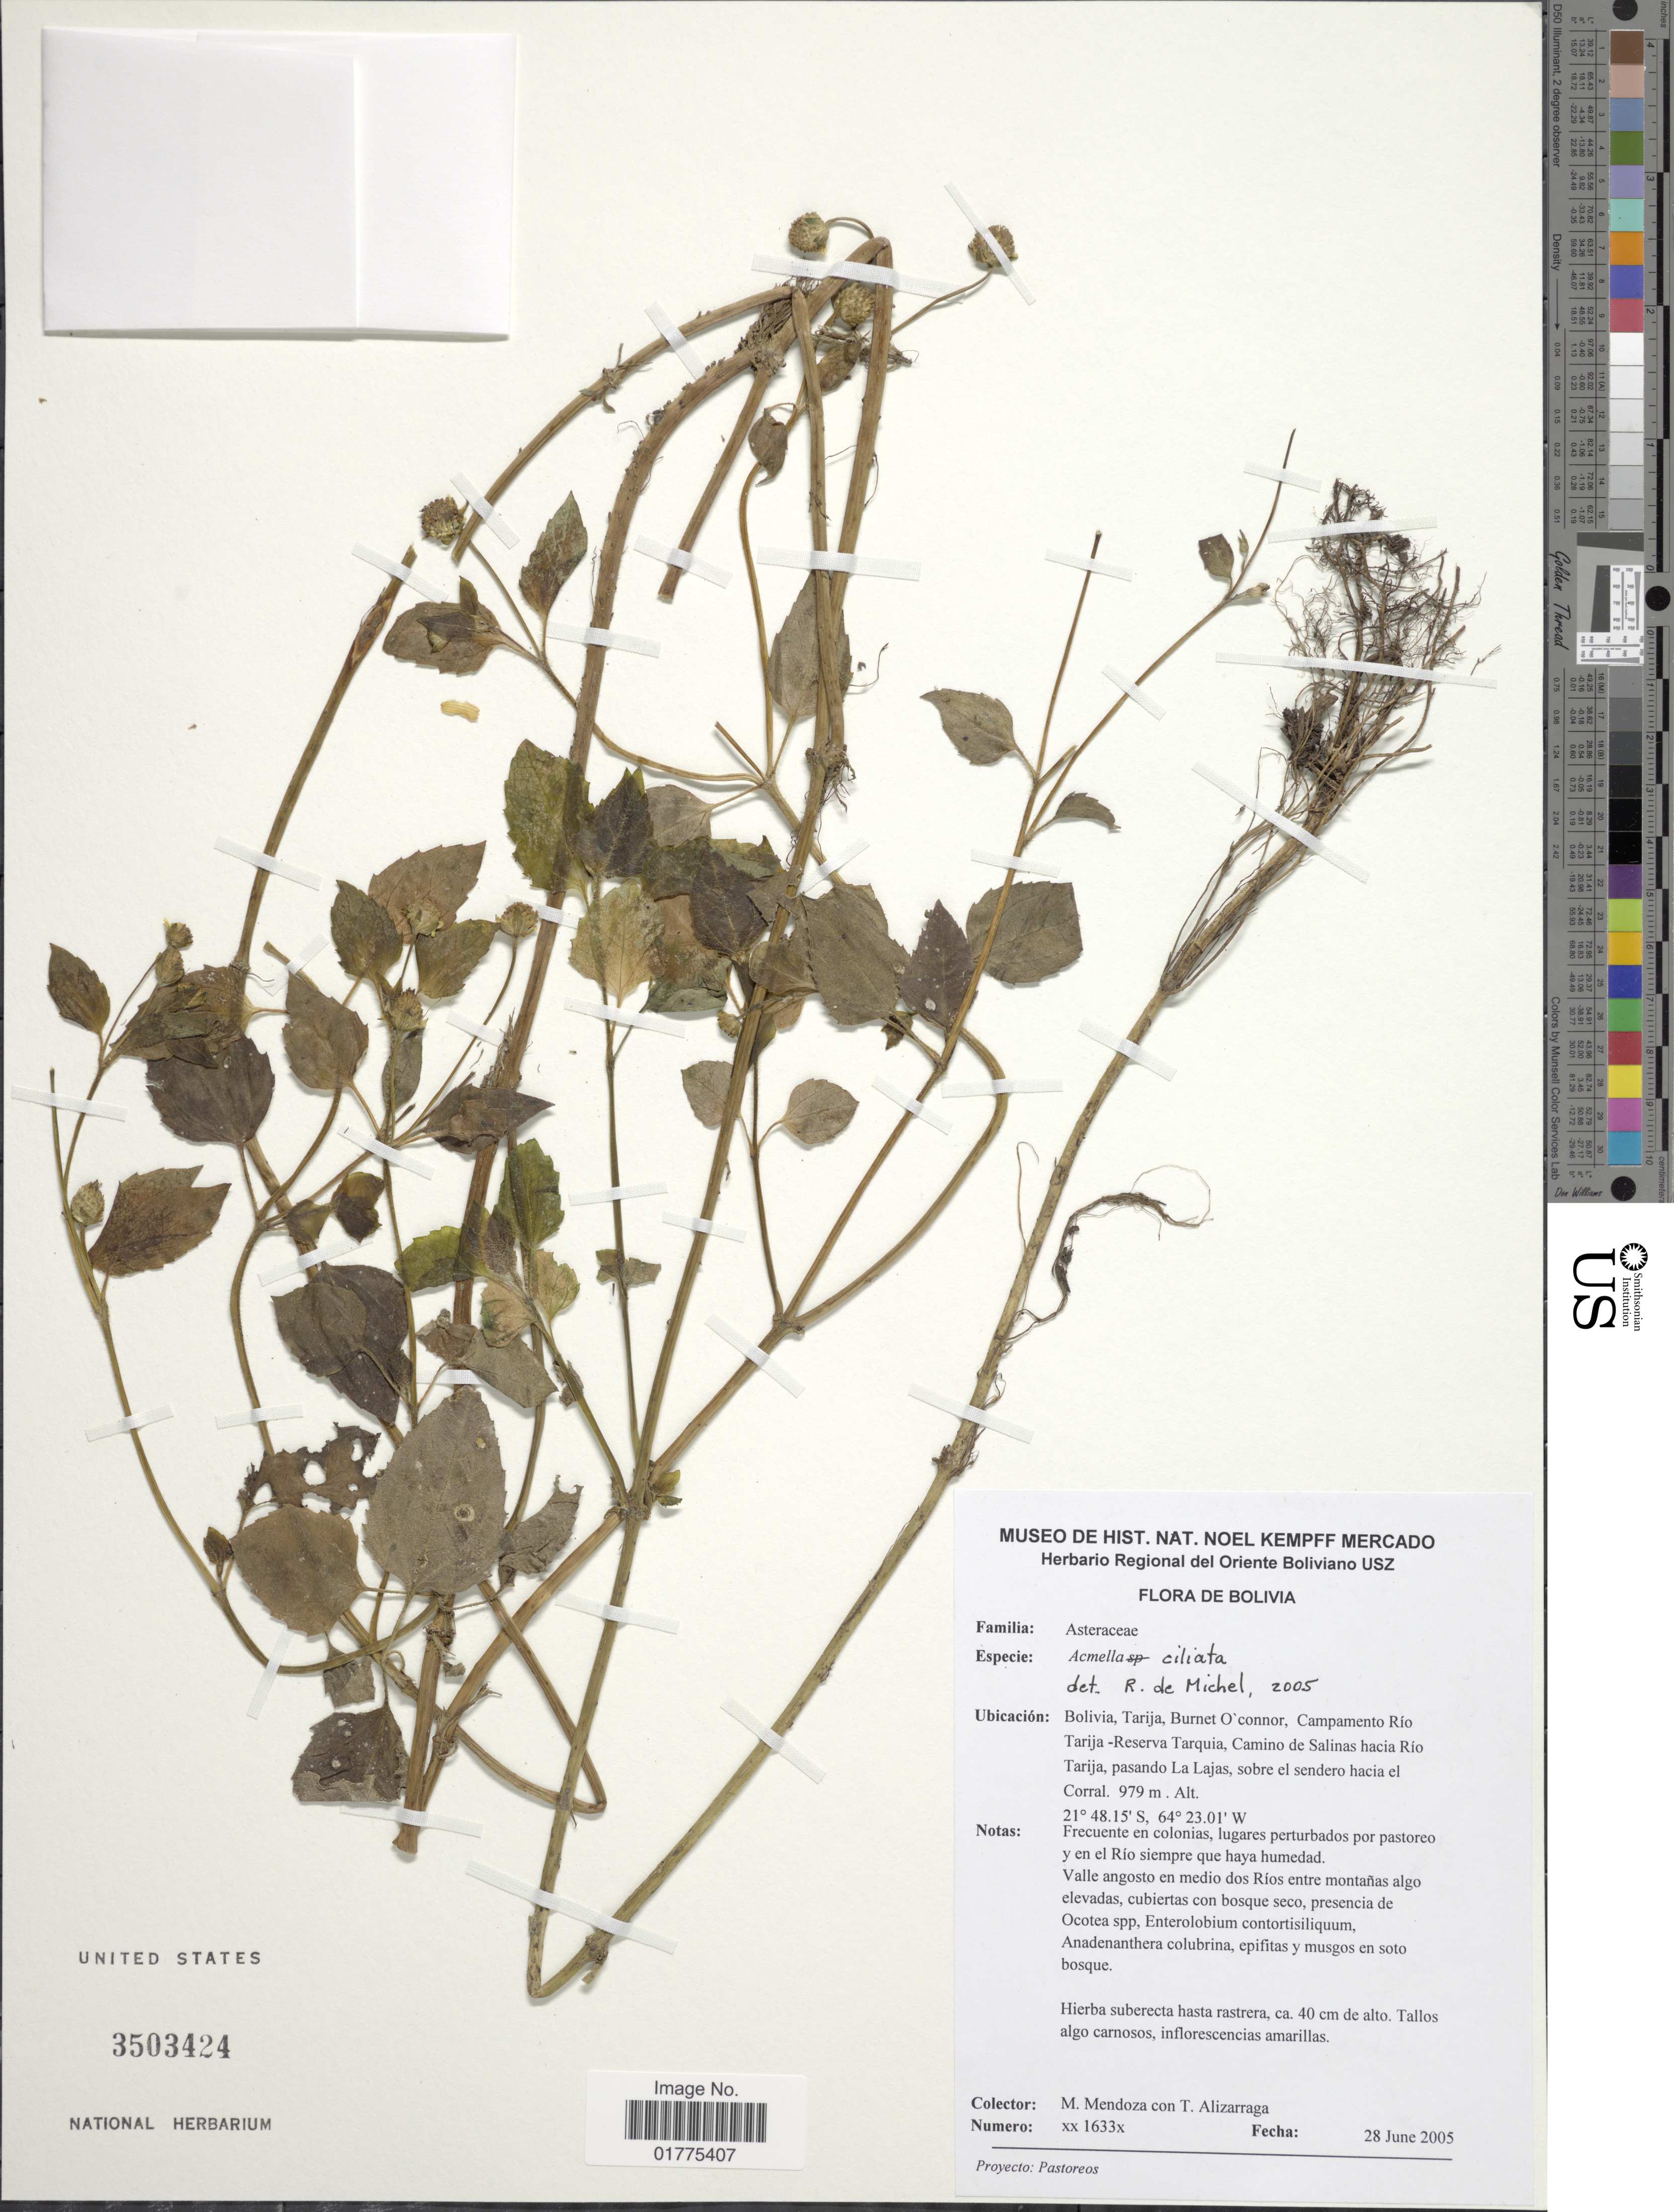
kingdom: Plantae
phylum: Tracheophyta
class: Magnoliopsida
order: Asterales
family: Asteraceae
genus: Acmella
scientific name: Acmella ciliata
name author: (Kunth) Cass.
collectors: M. Mendoza & T. Alizarraga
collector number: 1633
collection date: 2005-06-28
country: Bolivia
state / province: Tarija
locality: Tarija, Burnet O' connor, Campamento Rio Tarija, Reserva Tarquia, Camino de Salinas hacia Rio Tarija, pasando La Lajas, sobre el sendero hacia el Corral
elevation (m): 979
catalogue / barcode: US 3503424